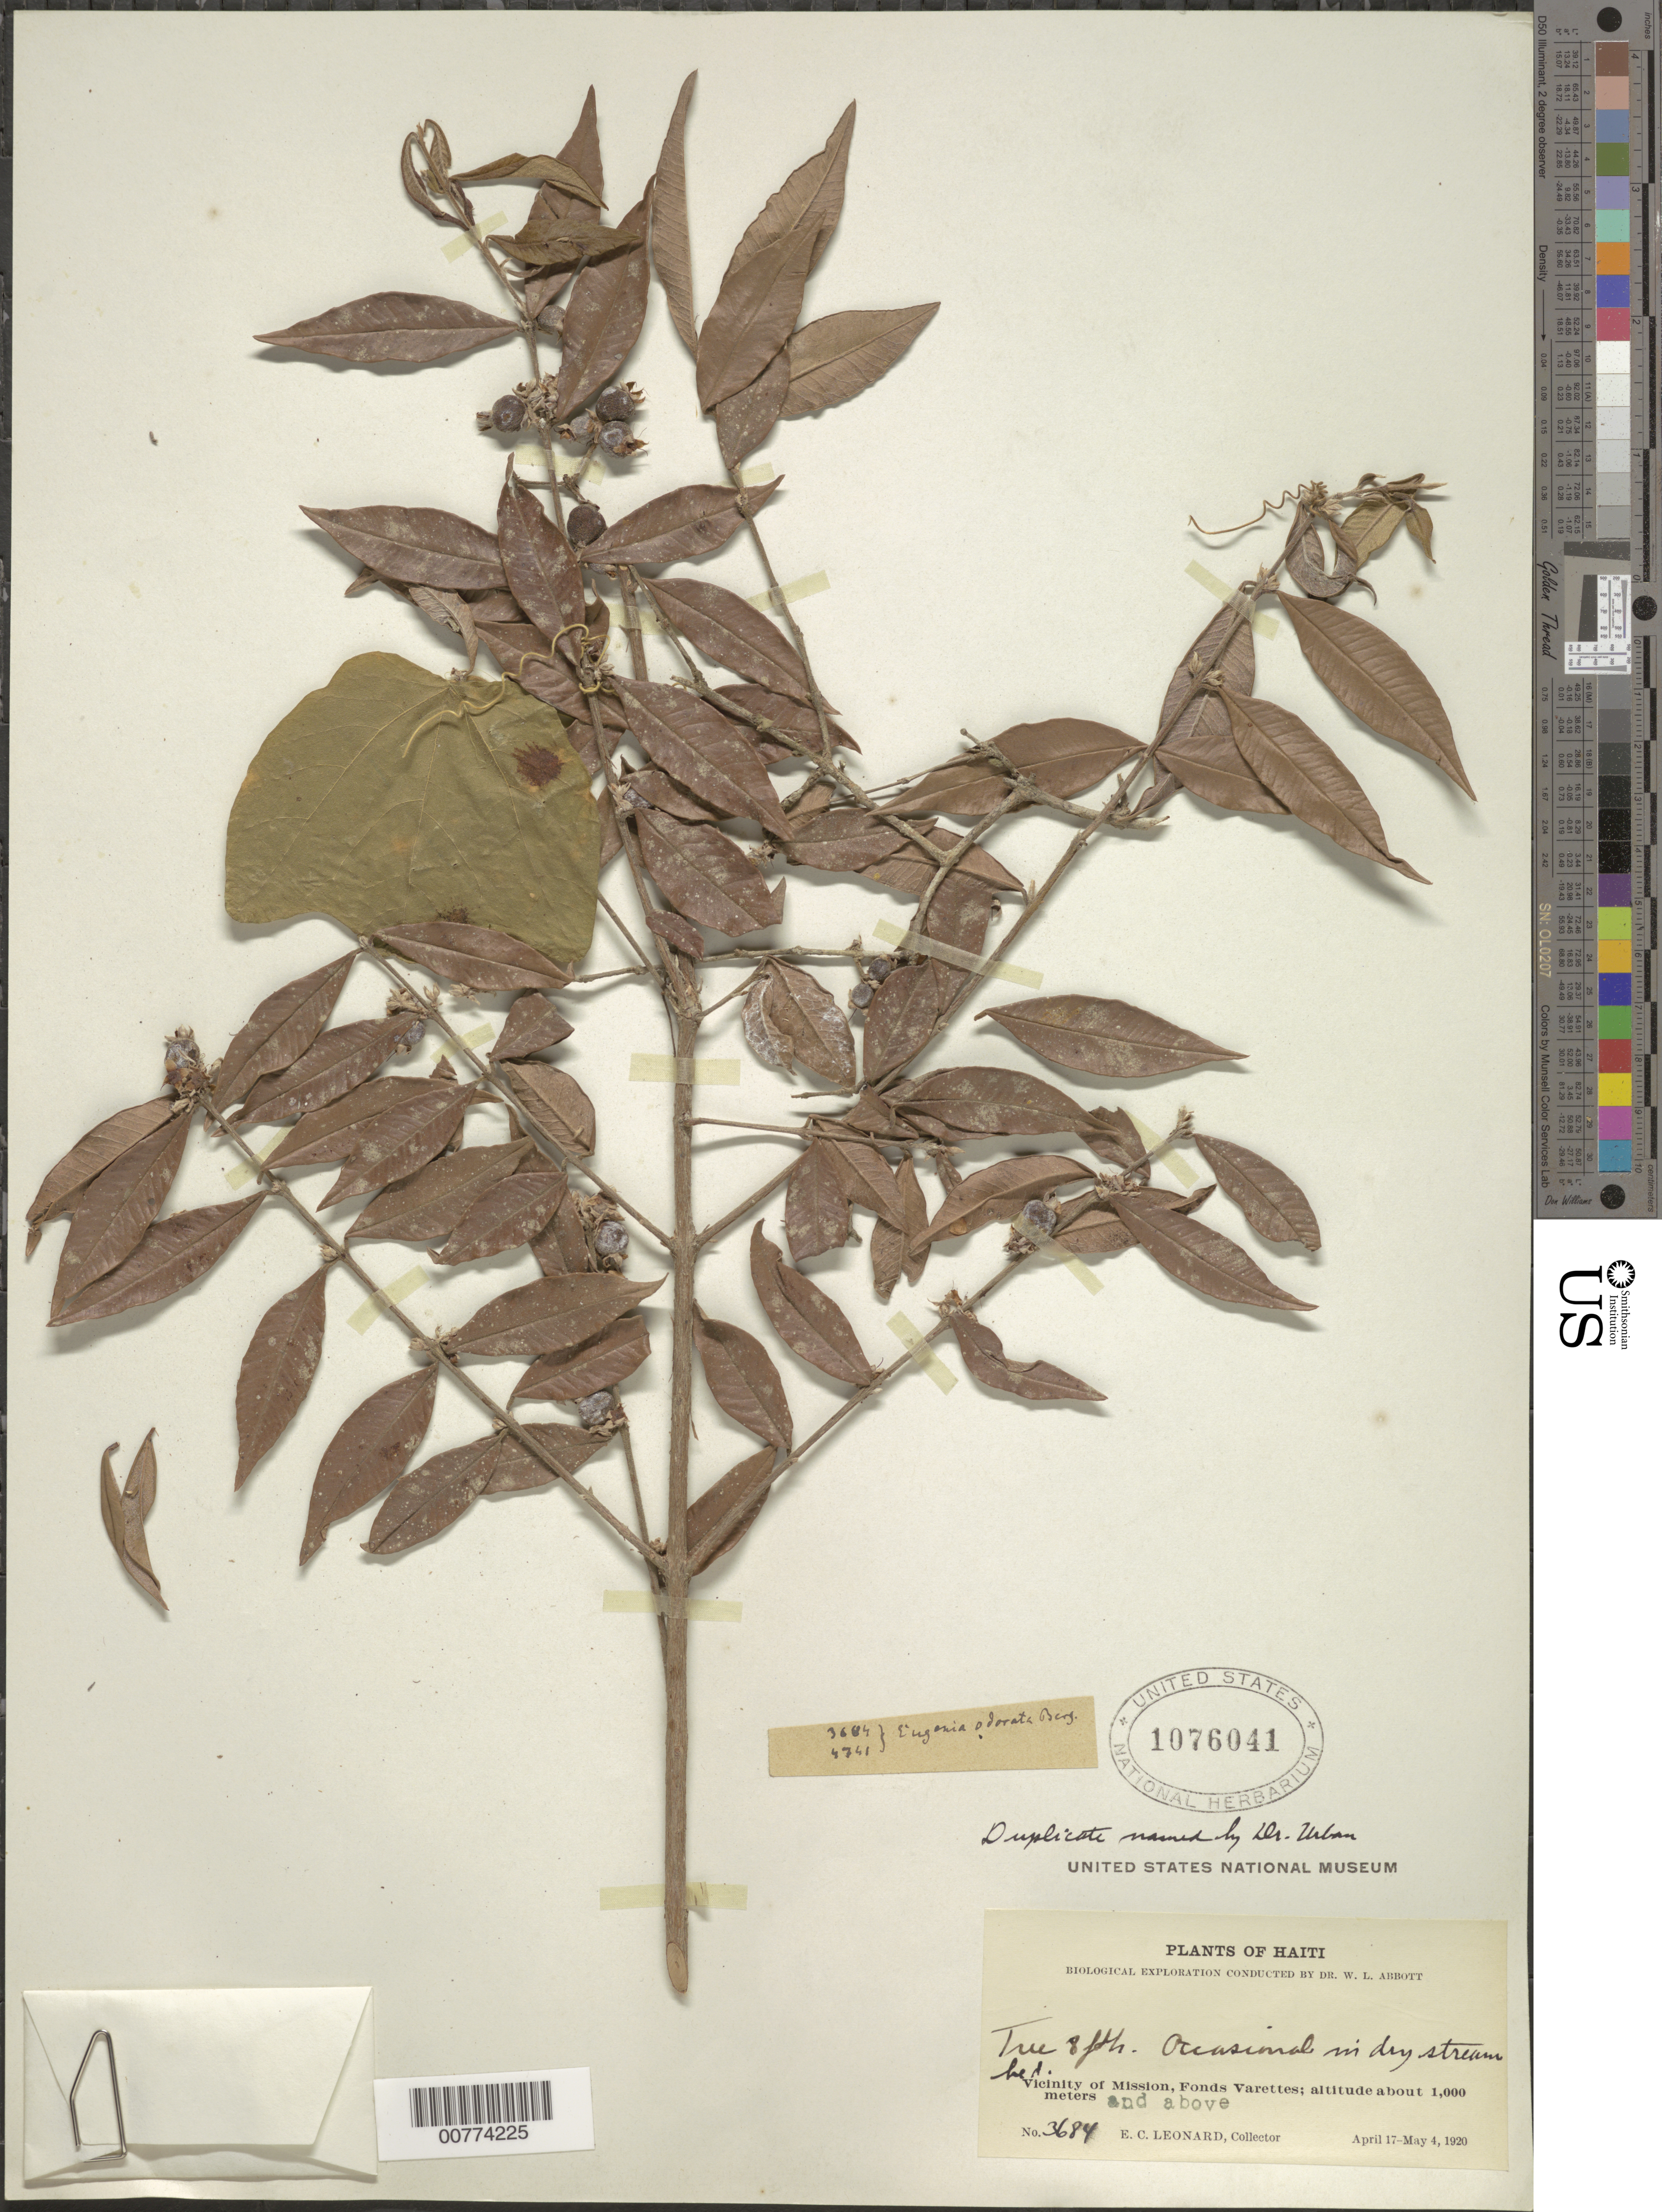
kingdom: Plantae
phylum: Tracheophyta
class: Magnoliopsida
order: Myrtales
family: Myrtaceae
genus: Eugenia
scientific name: Eugenia isabeliana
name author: Kiaersk.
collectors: E. C. Leonard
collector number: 3684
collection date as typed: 17 Apr 1920 04 May 1920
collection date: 1920-04-17/1920-05-04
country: Haiti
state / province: Ouest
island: Hispaniola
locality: Fonds Varettes, vicinity of Mission.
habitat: In dry stream bed.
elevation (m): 1000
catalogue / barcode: US 1076041